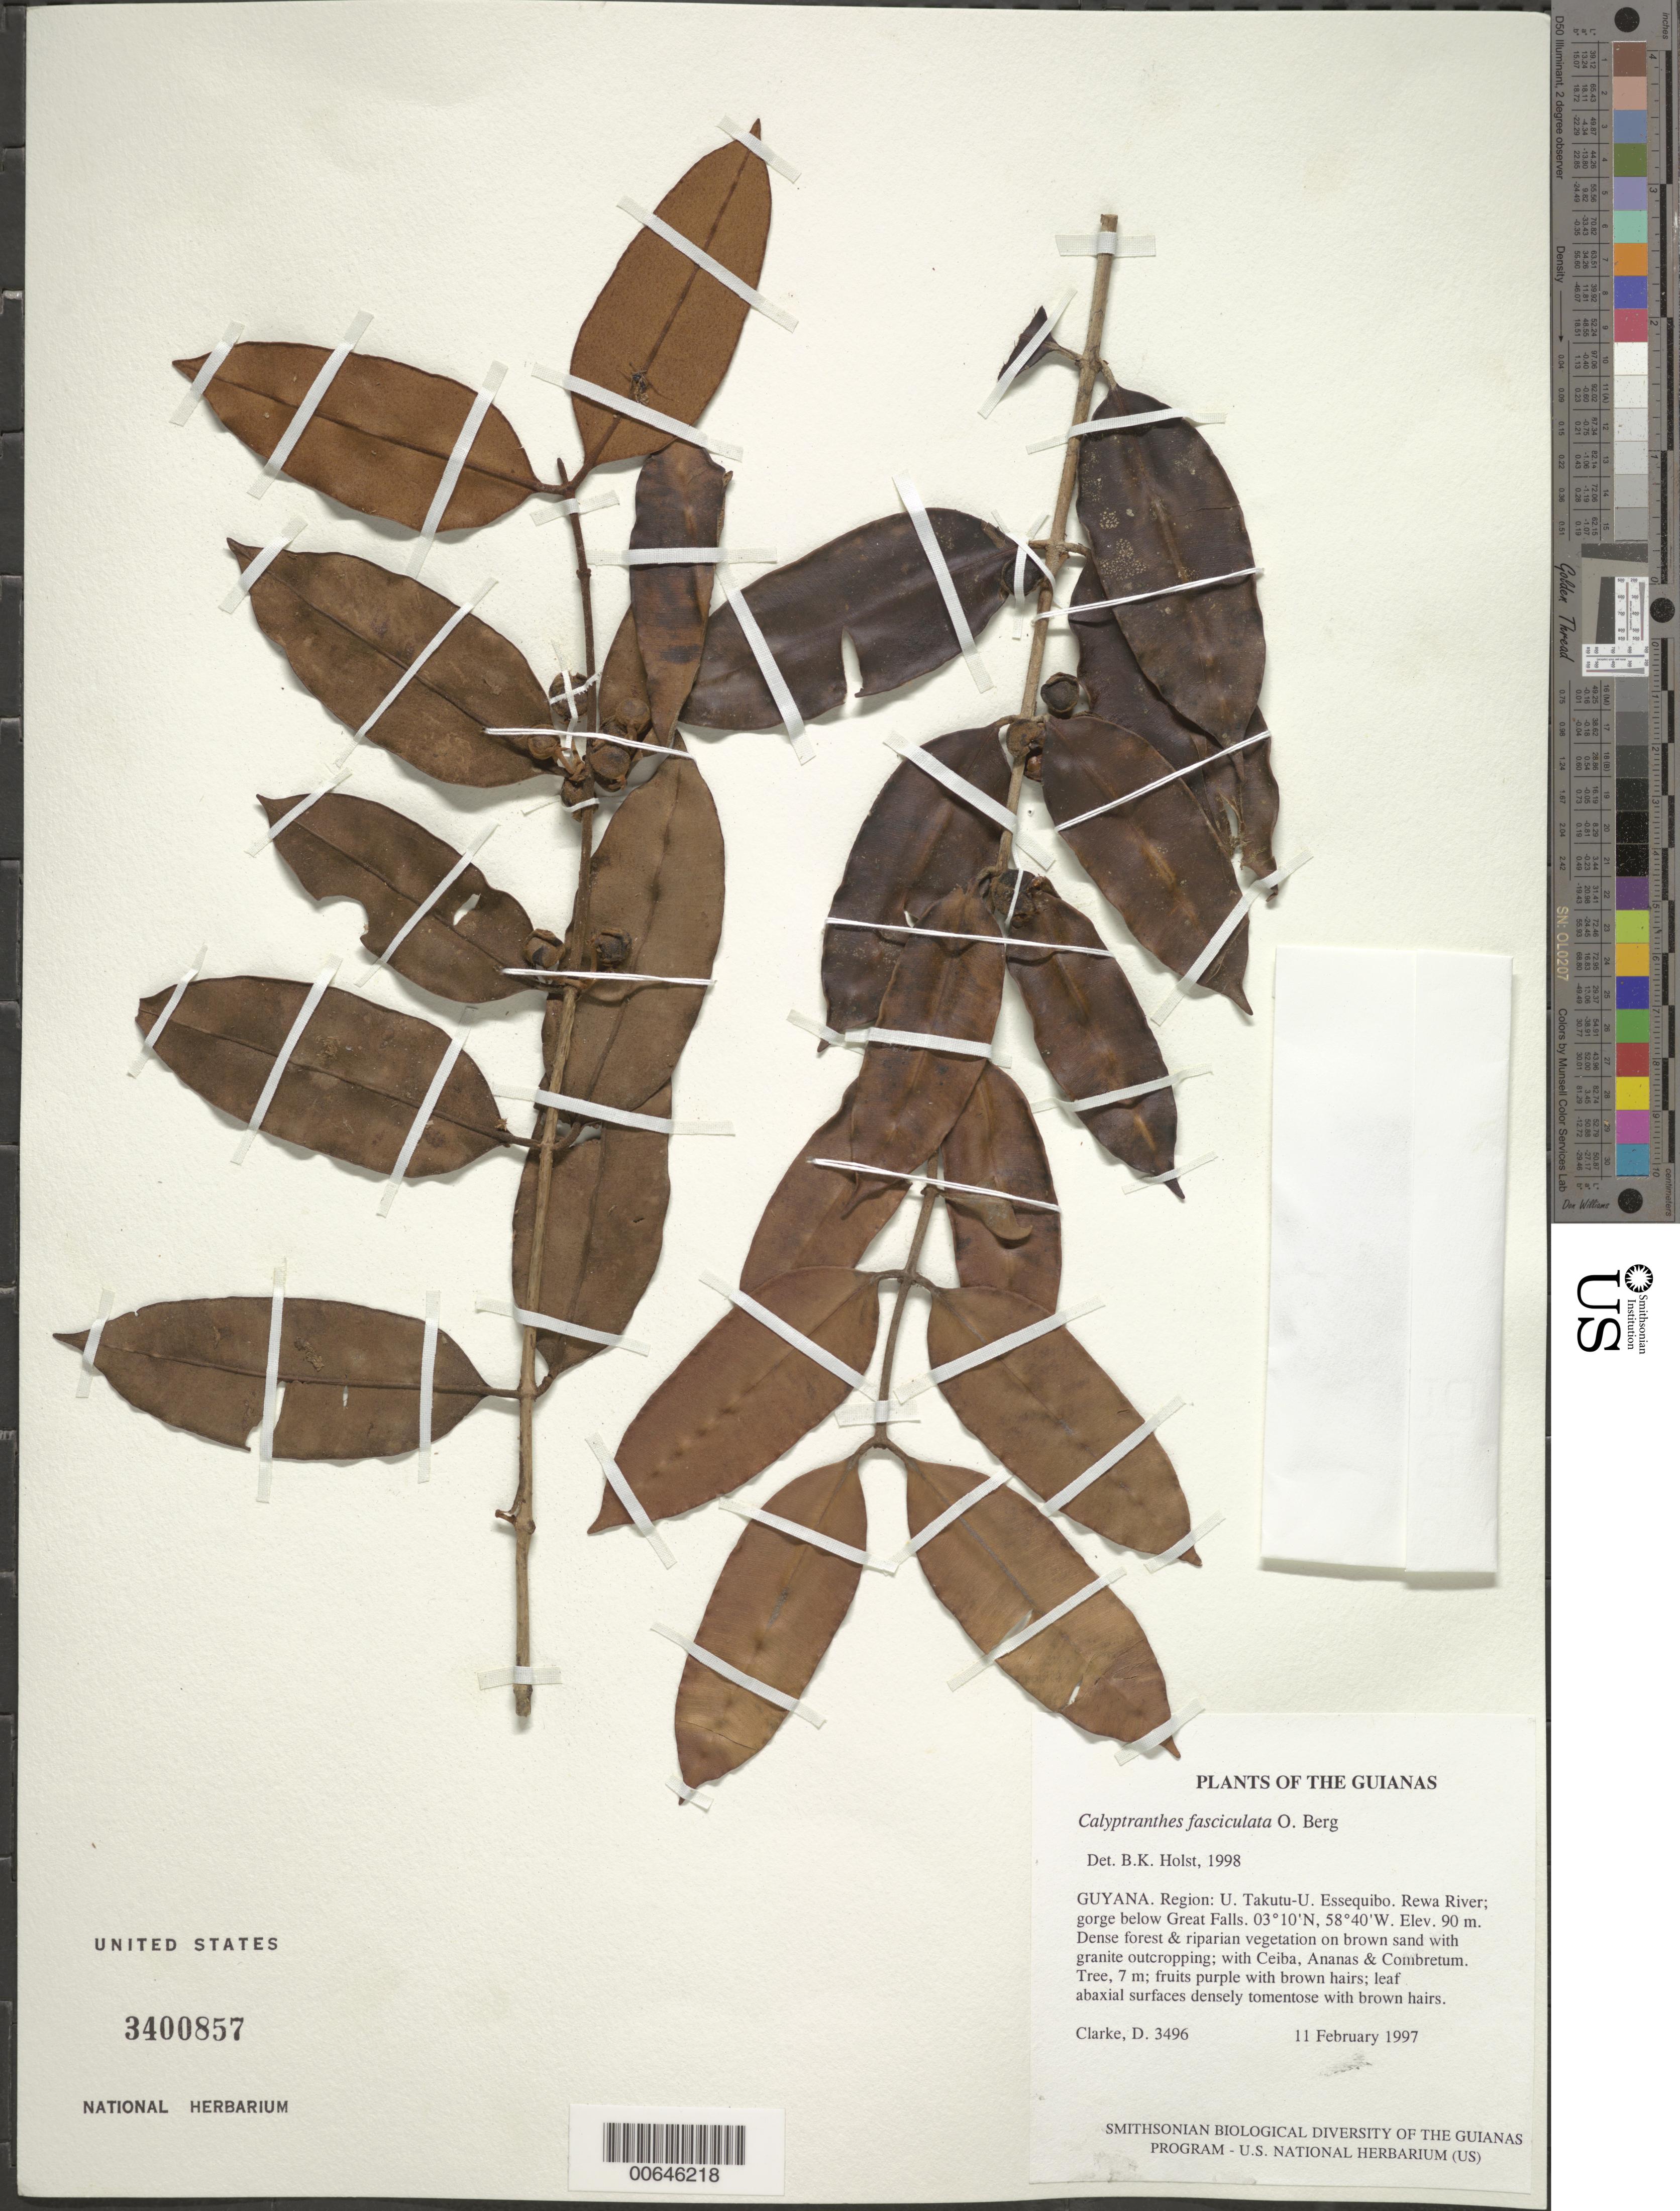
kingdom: Plantae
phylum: Tracheophyta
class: Magnoliopsida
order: Myrtales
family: Myrtaceae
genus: Myrcia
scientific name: Myrcia fasciculata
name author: (O. Berg) K. Campbell & K. Samra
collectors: H. D. Clarke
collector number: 3496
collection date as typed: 11 February 1997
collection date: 1997-02-11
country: Guyana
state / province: U. Takutu-U. Essequibo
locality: Rewa River; gorge below Great Falls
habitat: Dense forest & riparian vegetation on brown sand with granite outcropping; with Ceiba, Ananas & Combretum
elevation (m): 90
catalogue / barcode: US 3400857